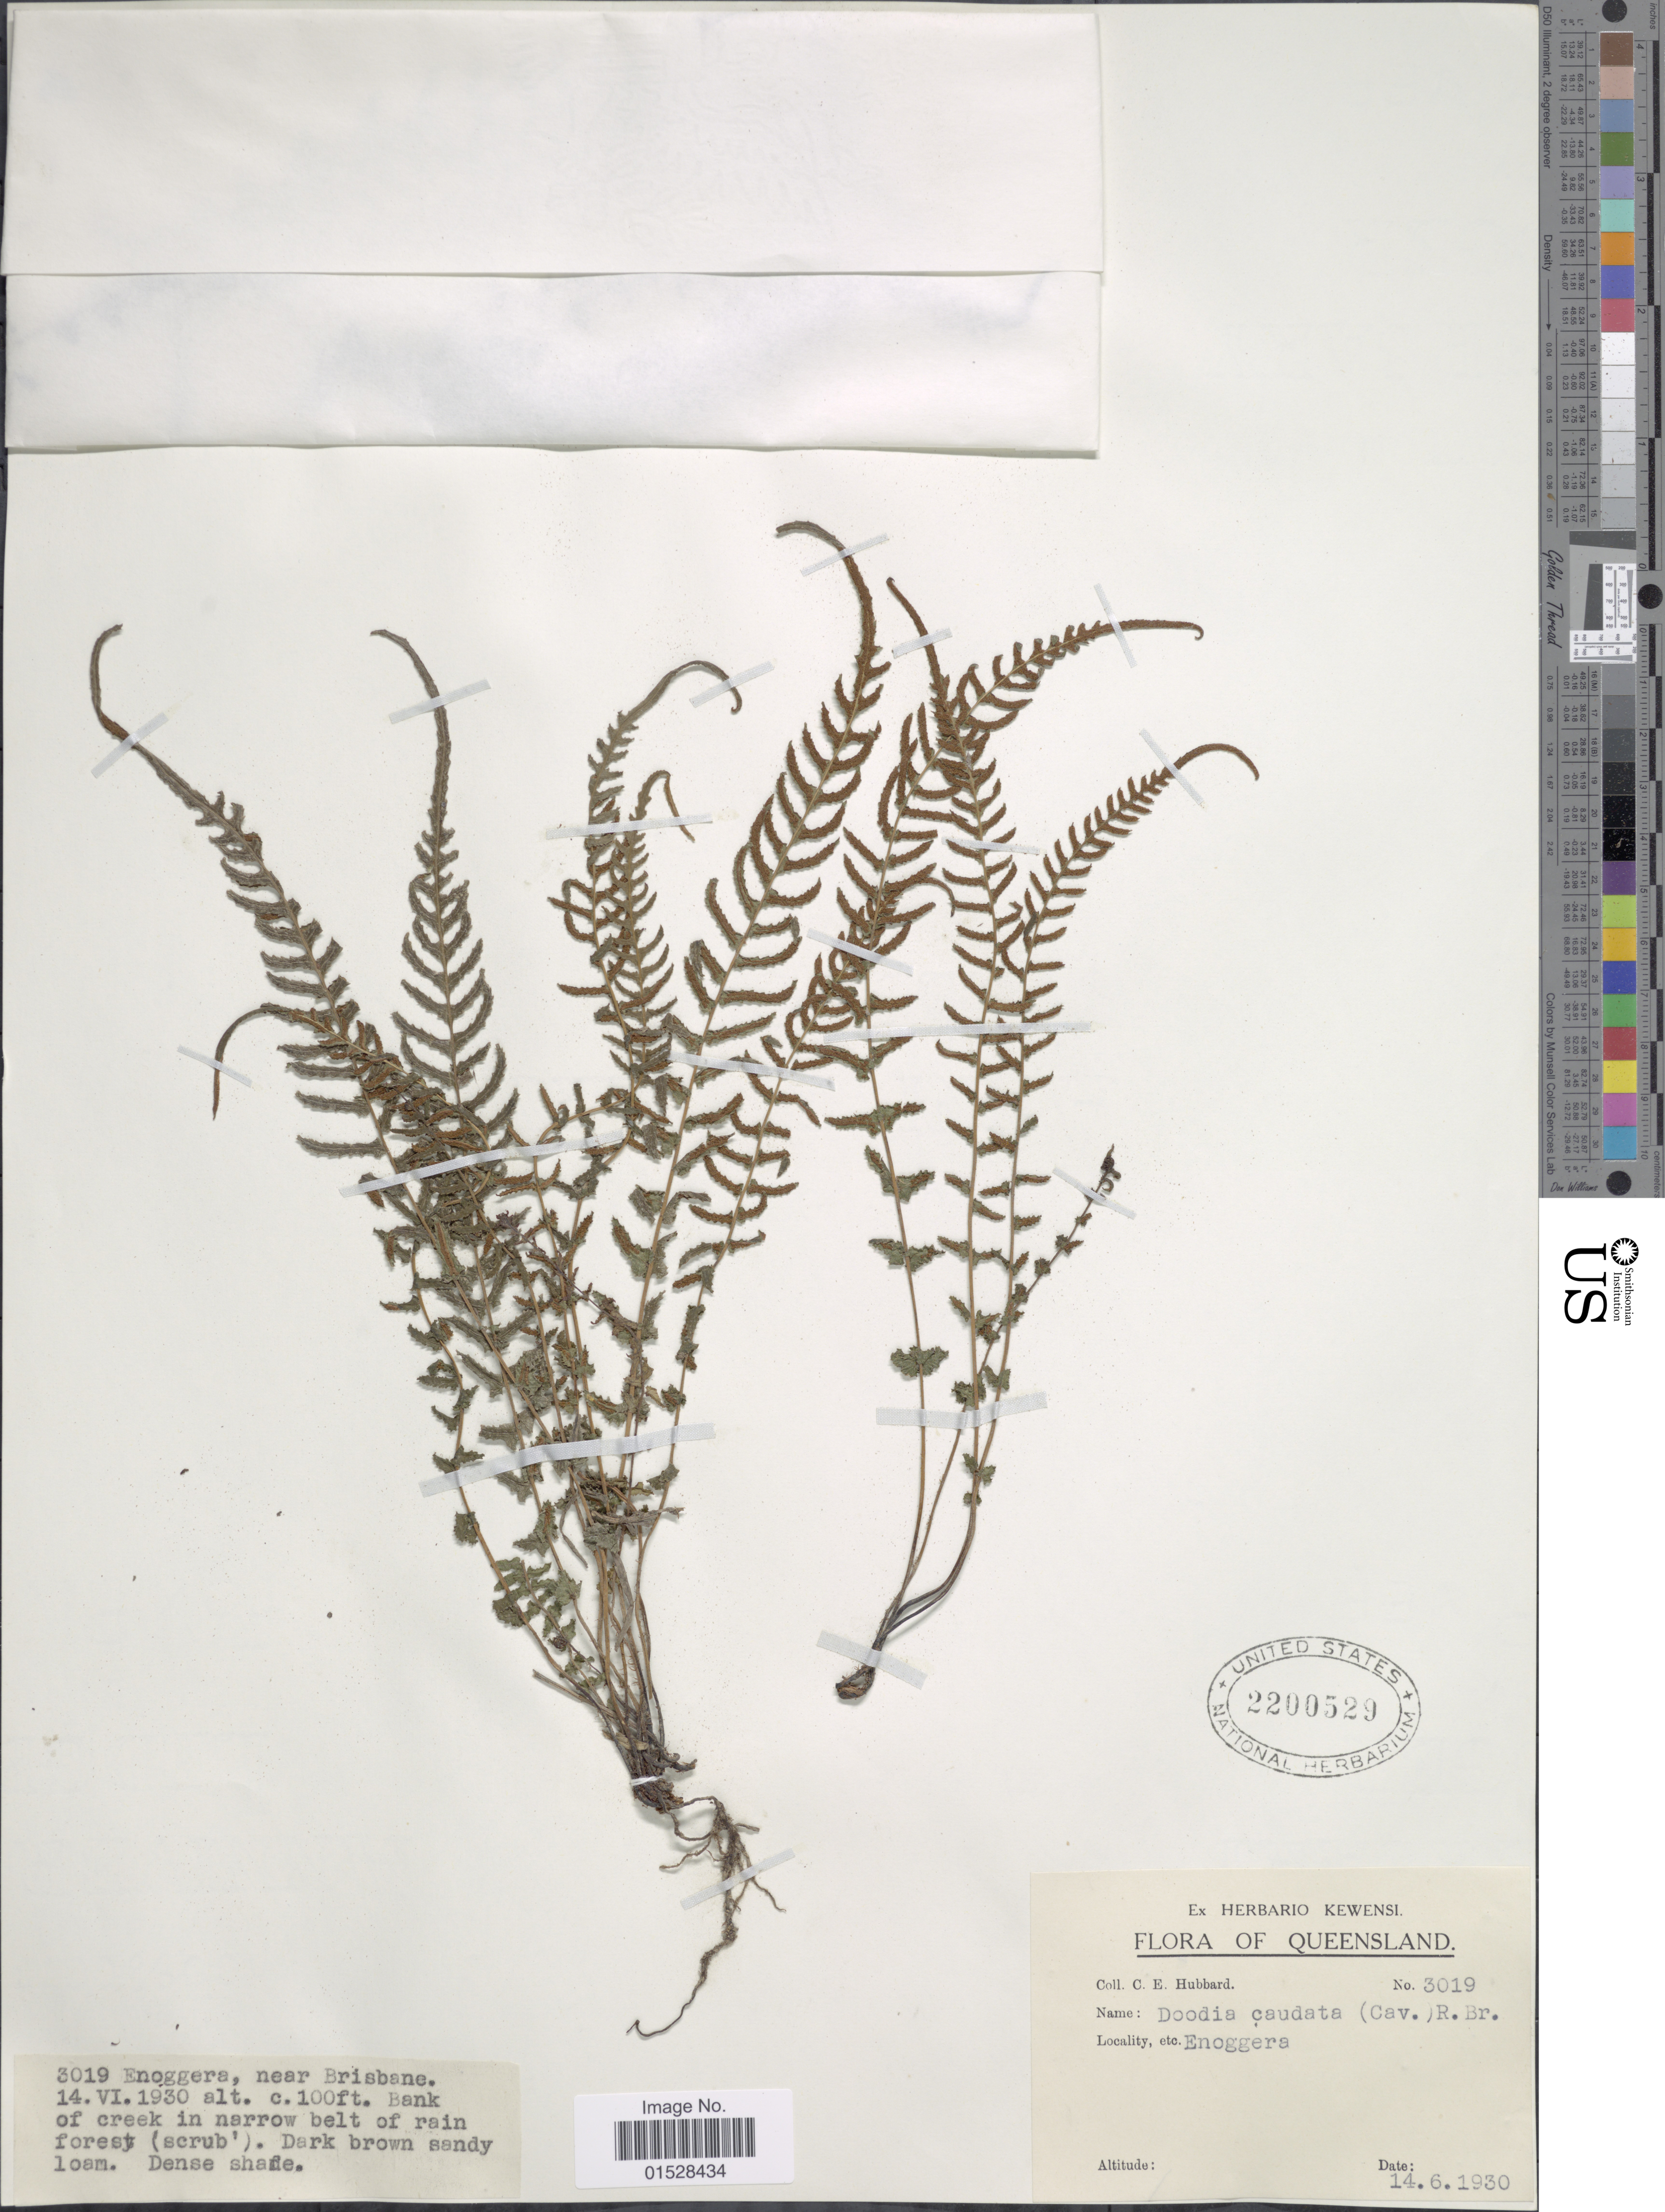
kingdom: Plantae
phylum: Tracheophyta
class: Polypodiopsida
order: Polypodiales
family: Blechnaceae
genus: Blechnum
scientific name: Blechnum spinulosum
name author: Poir.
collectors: C. E. Hubbard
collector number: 3019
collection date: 1930-06-14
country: Australia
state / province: Queensland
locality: Enoggera, near Brisbane.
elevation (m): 30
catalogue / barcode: US 2200529